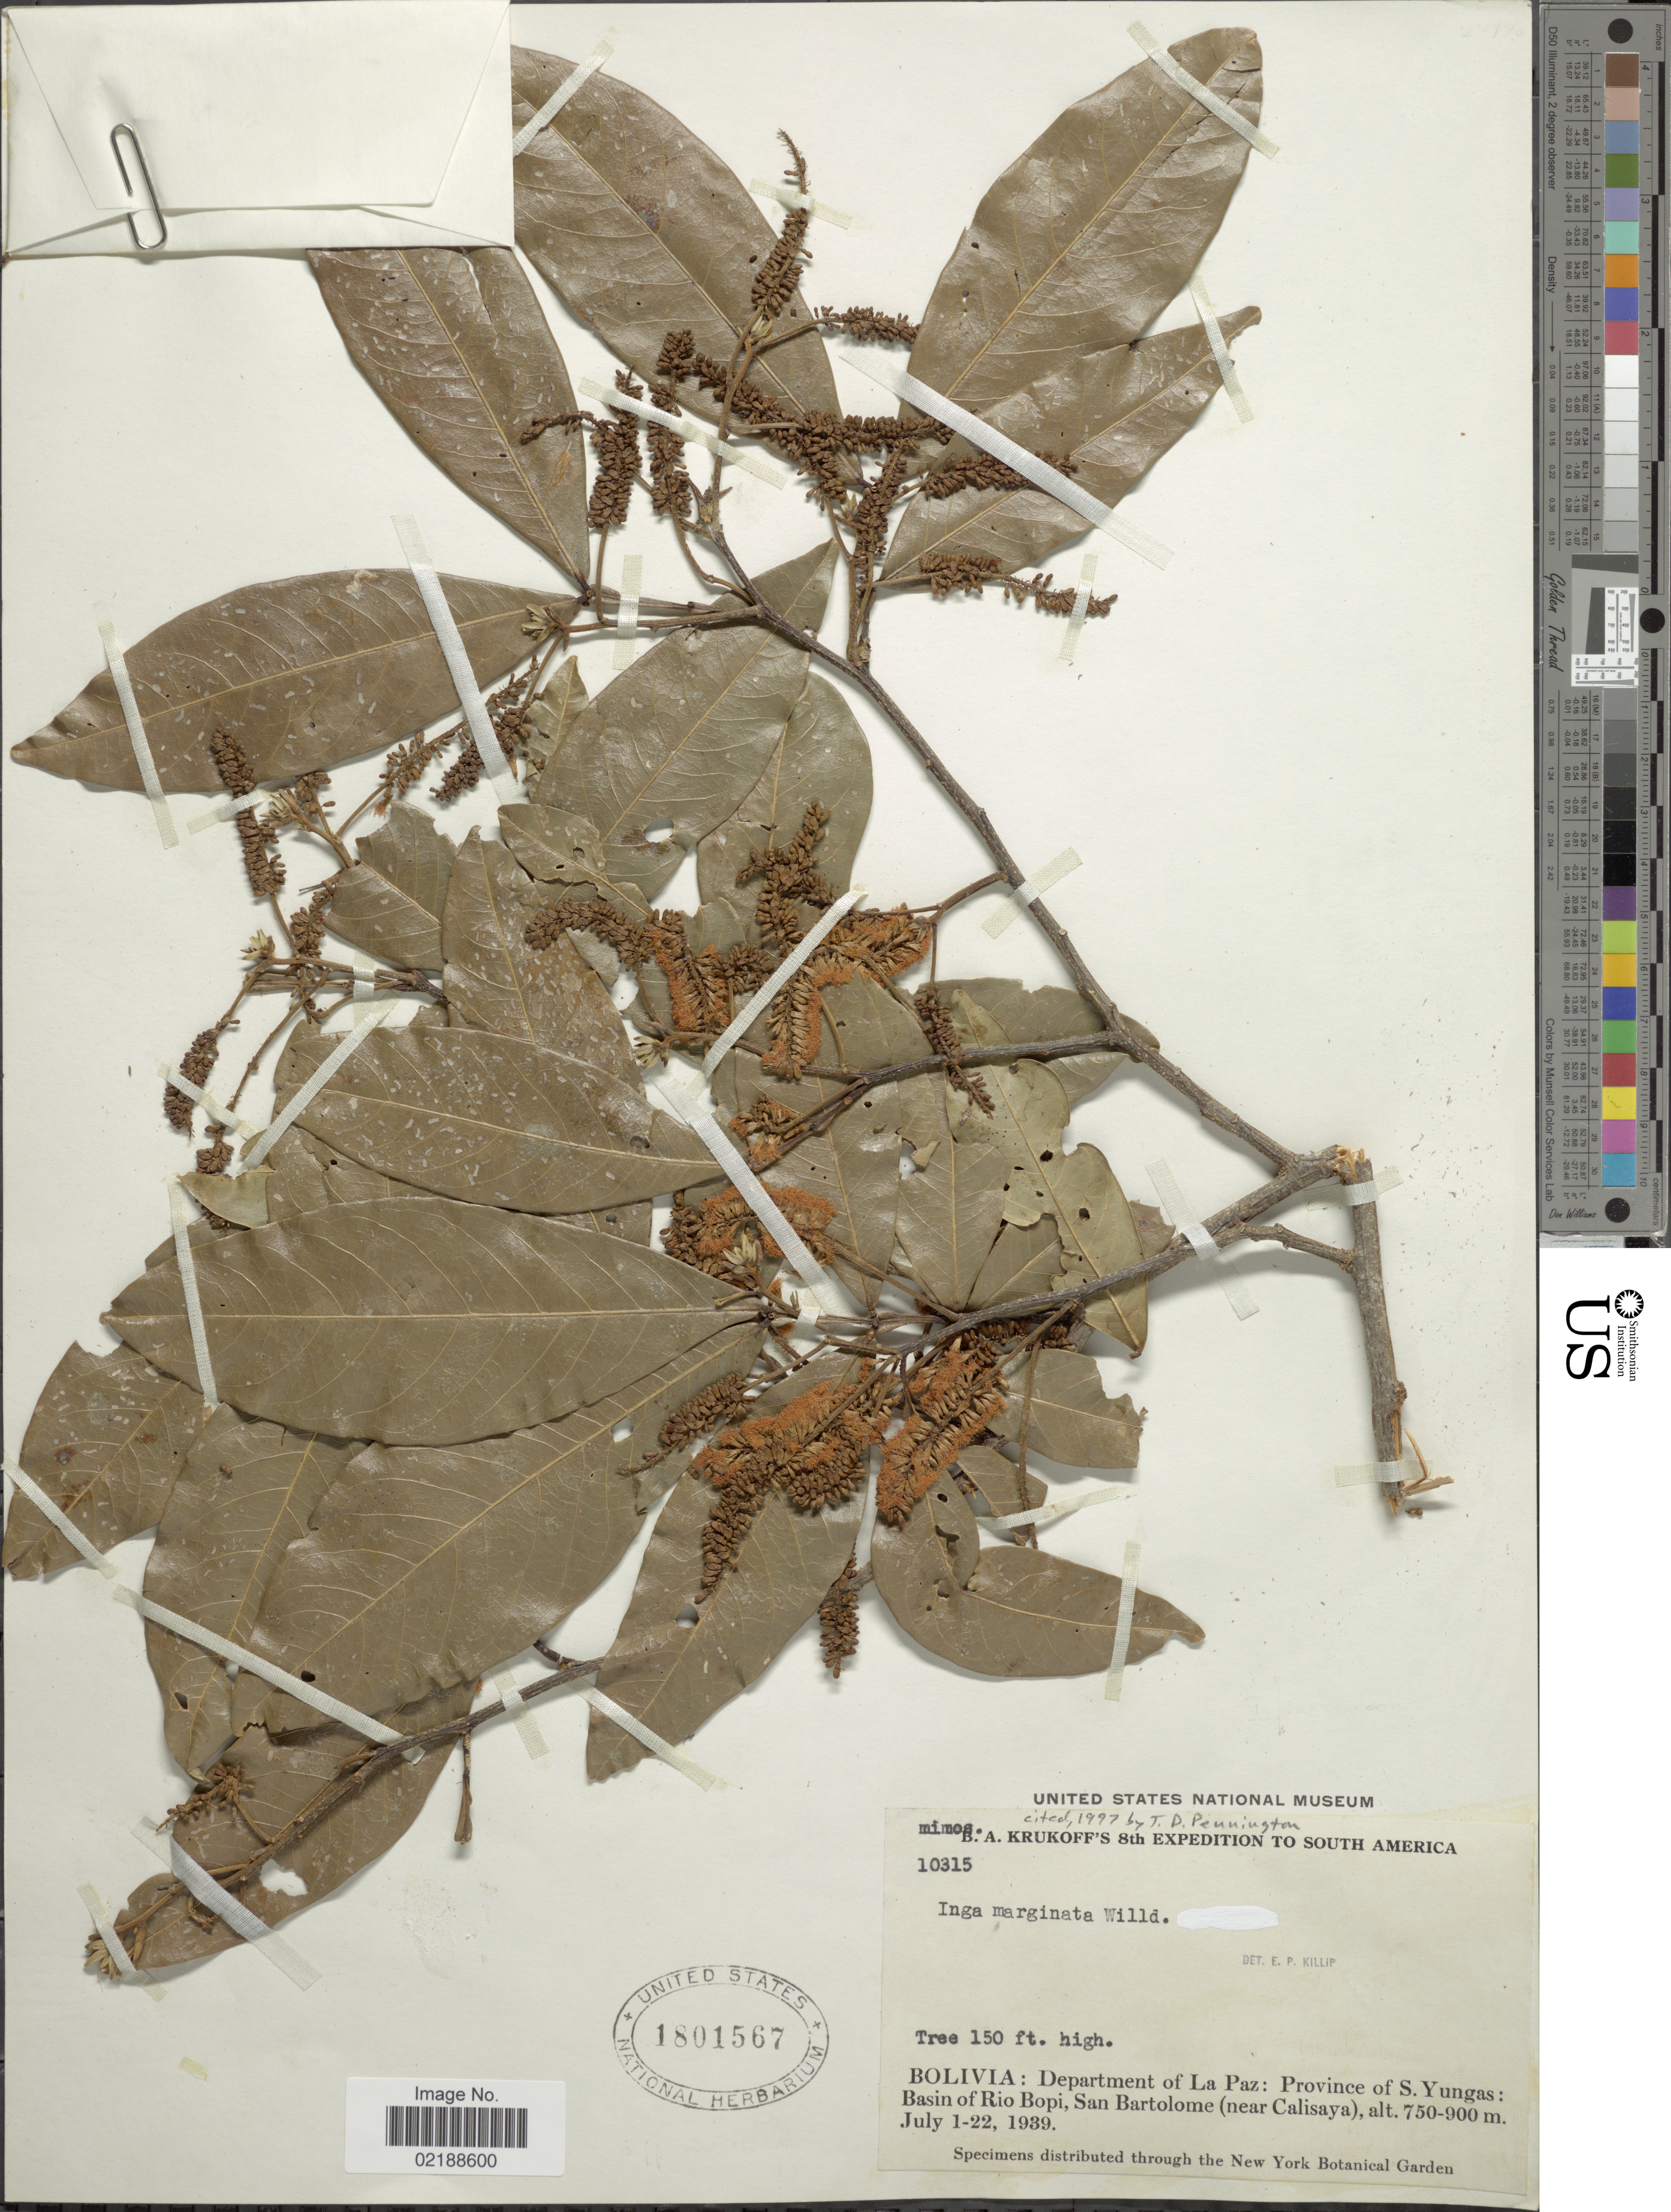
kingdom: Plantae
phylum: Tracheophyta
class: Magnoliopsida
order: Fabales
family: Fabaceae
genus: Inga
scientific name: Inga marginata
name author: Willd.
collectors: B. A. Krukoff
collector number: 10315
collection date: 1939-07-01/1939-07-22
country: Bolivia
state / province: La Paz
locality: Department of La Paz: province of S. yungas: Basin of rio Bopi, San Bartolome (near Calisaya)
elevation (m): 750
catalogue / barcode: US 1801567